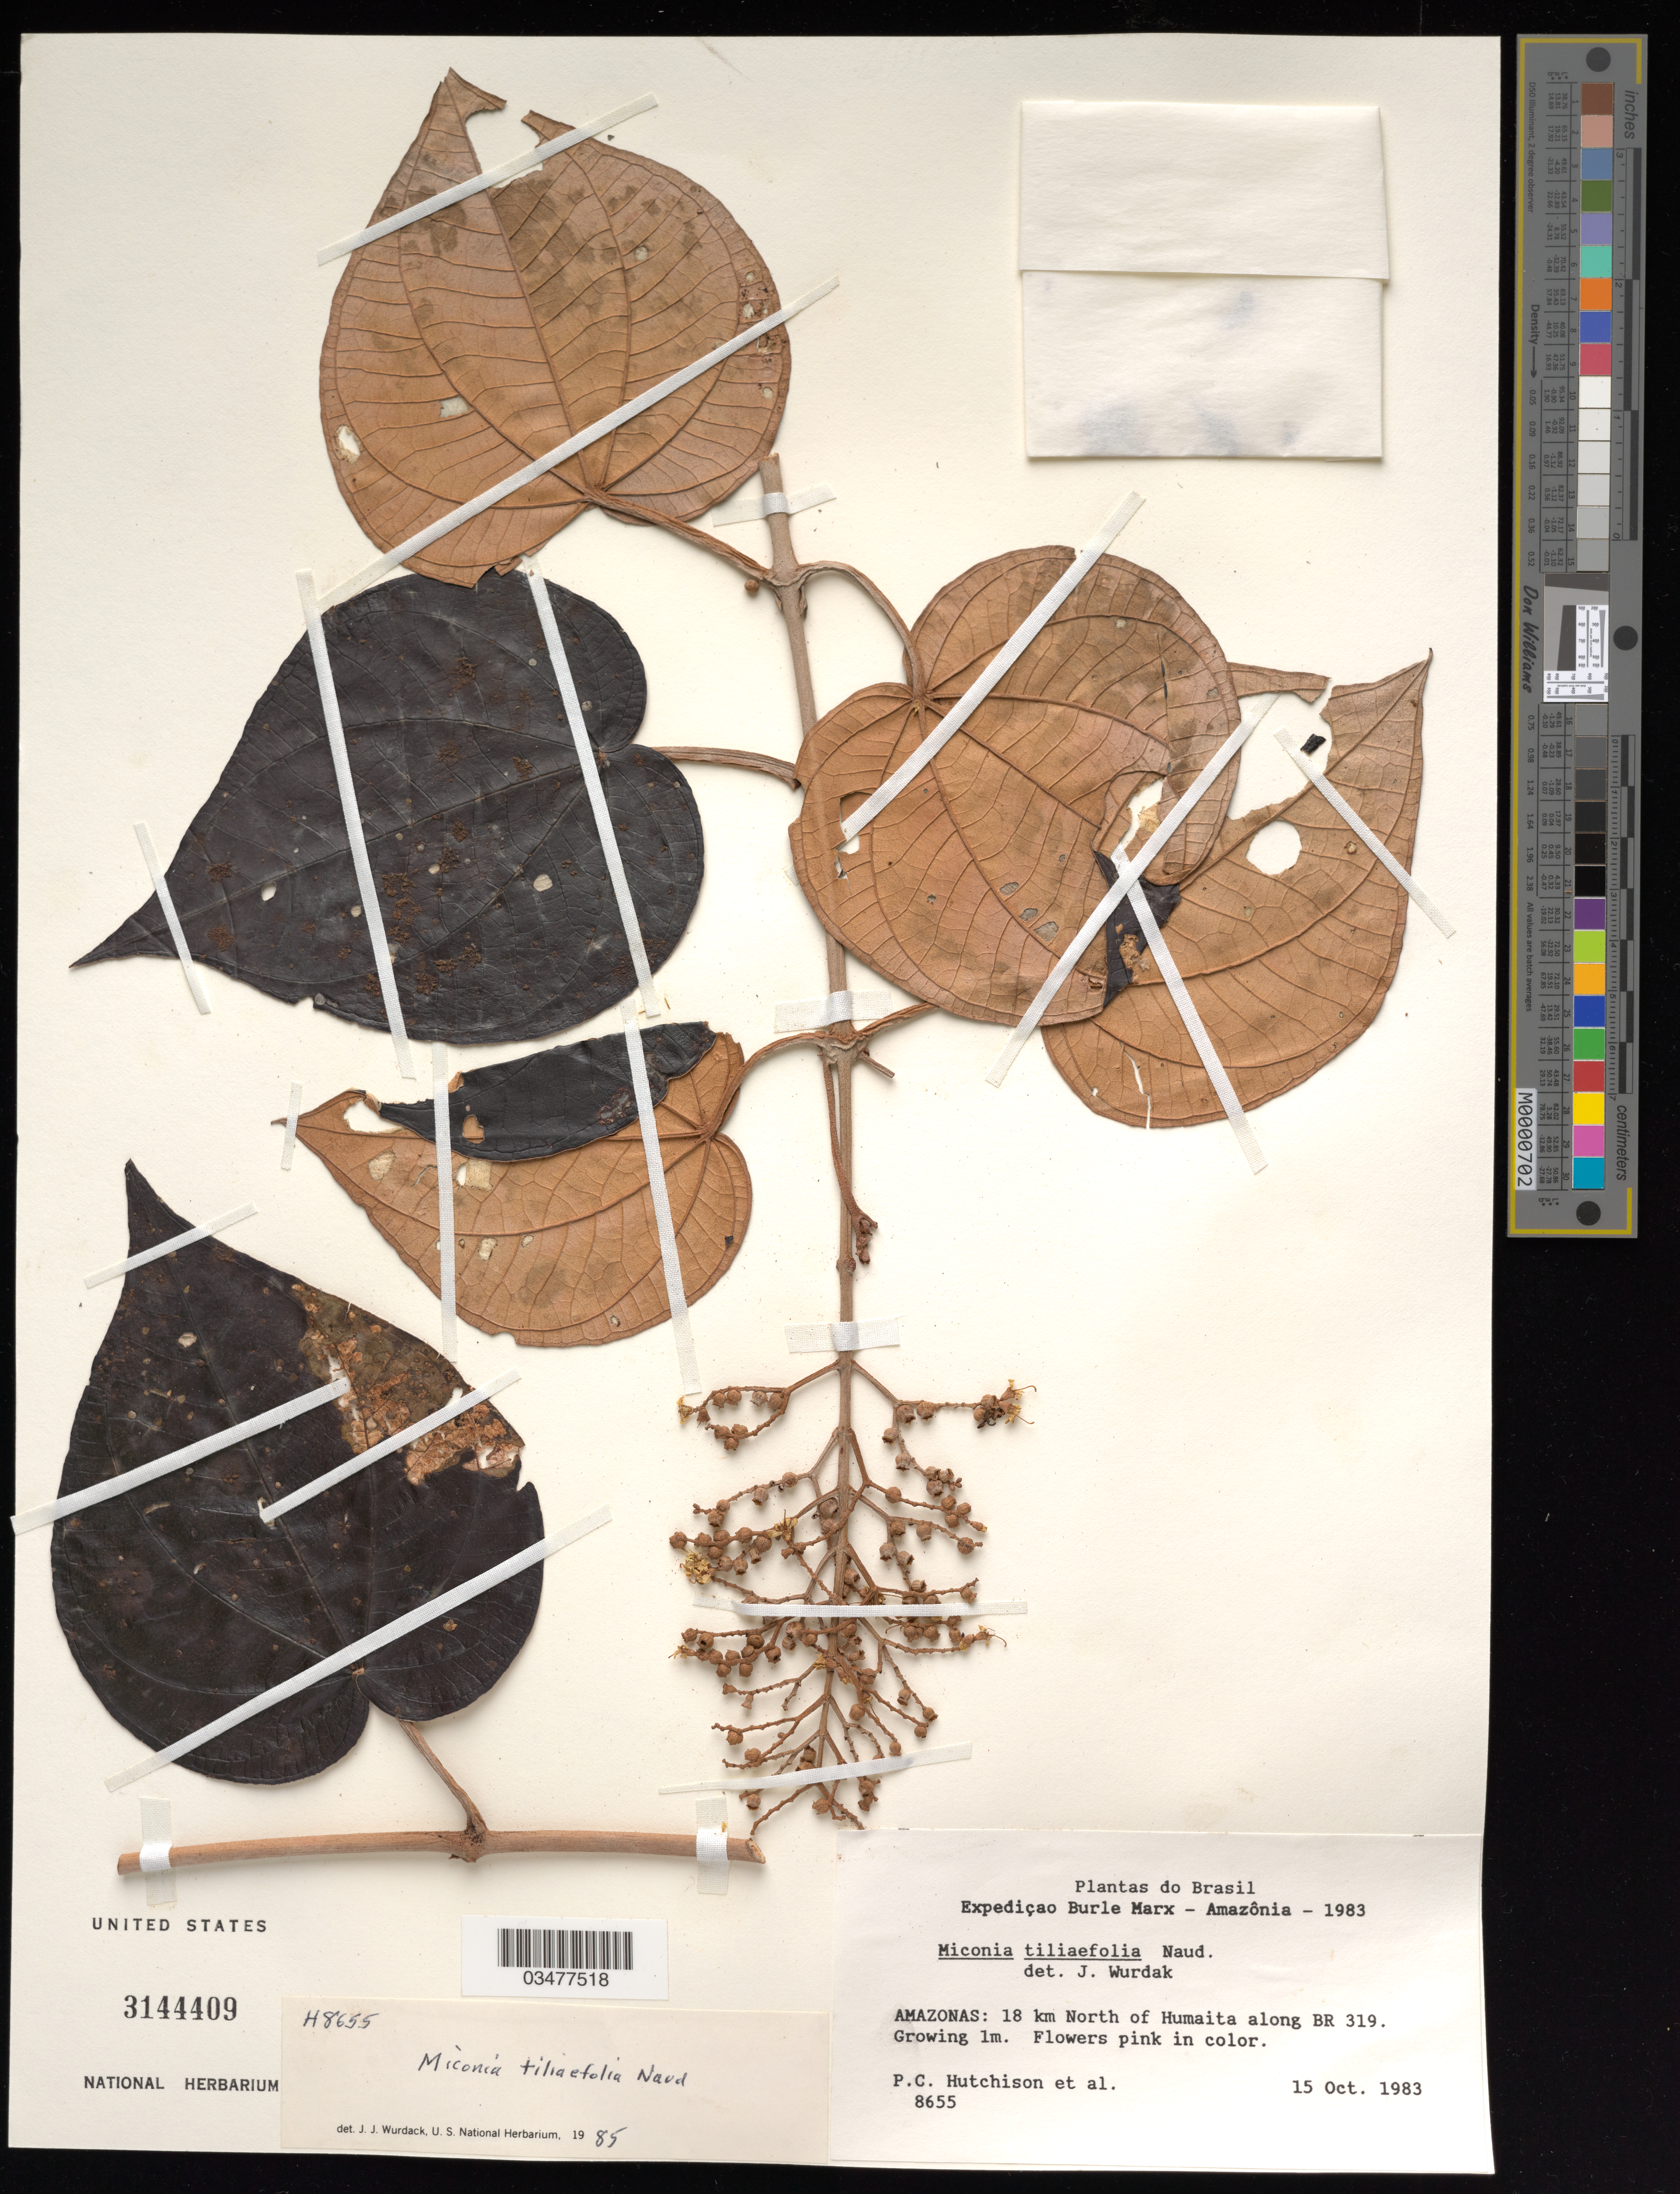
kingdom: Plantae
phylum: Tracheophyta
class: Magnoliopsida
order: Myrtales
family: Melastomataceae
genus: Miconia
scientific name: Miconia tiliifolia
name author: Naudin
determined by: Wurdack, John J., (US), US (UNITED STATES)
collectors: P. C. Hutchison & et al.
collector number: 8655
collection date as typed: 22 Oct 1983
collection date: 1983-10-15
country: Brazil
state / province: Amazonas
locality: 18 km N of Humaita along BR 319.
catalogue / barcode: US 3144409